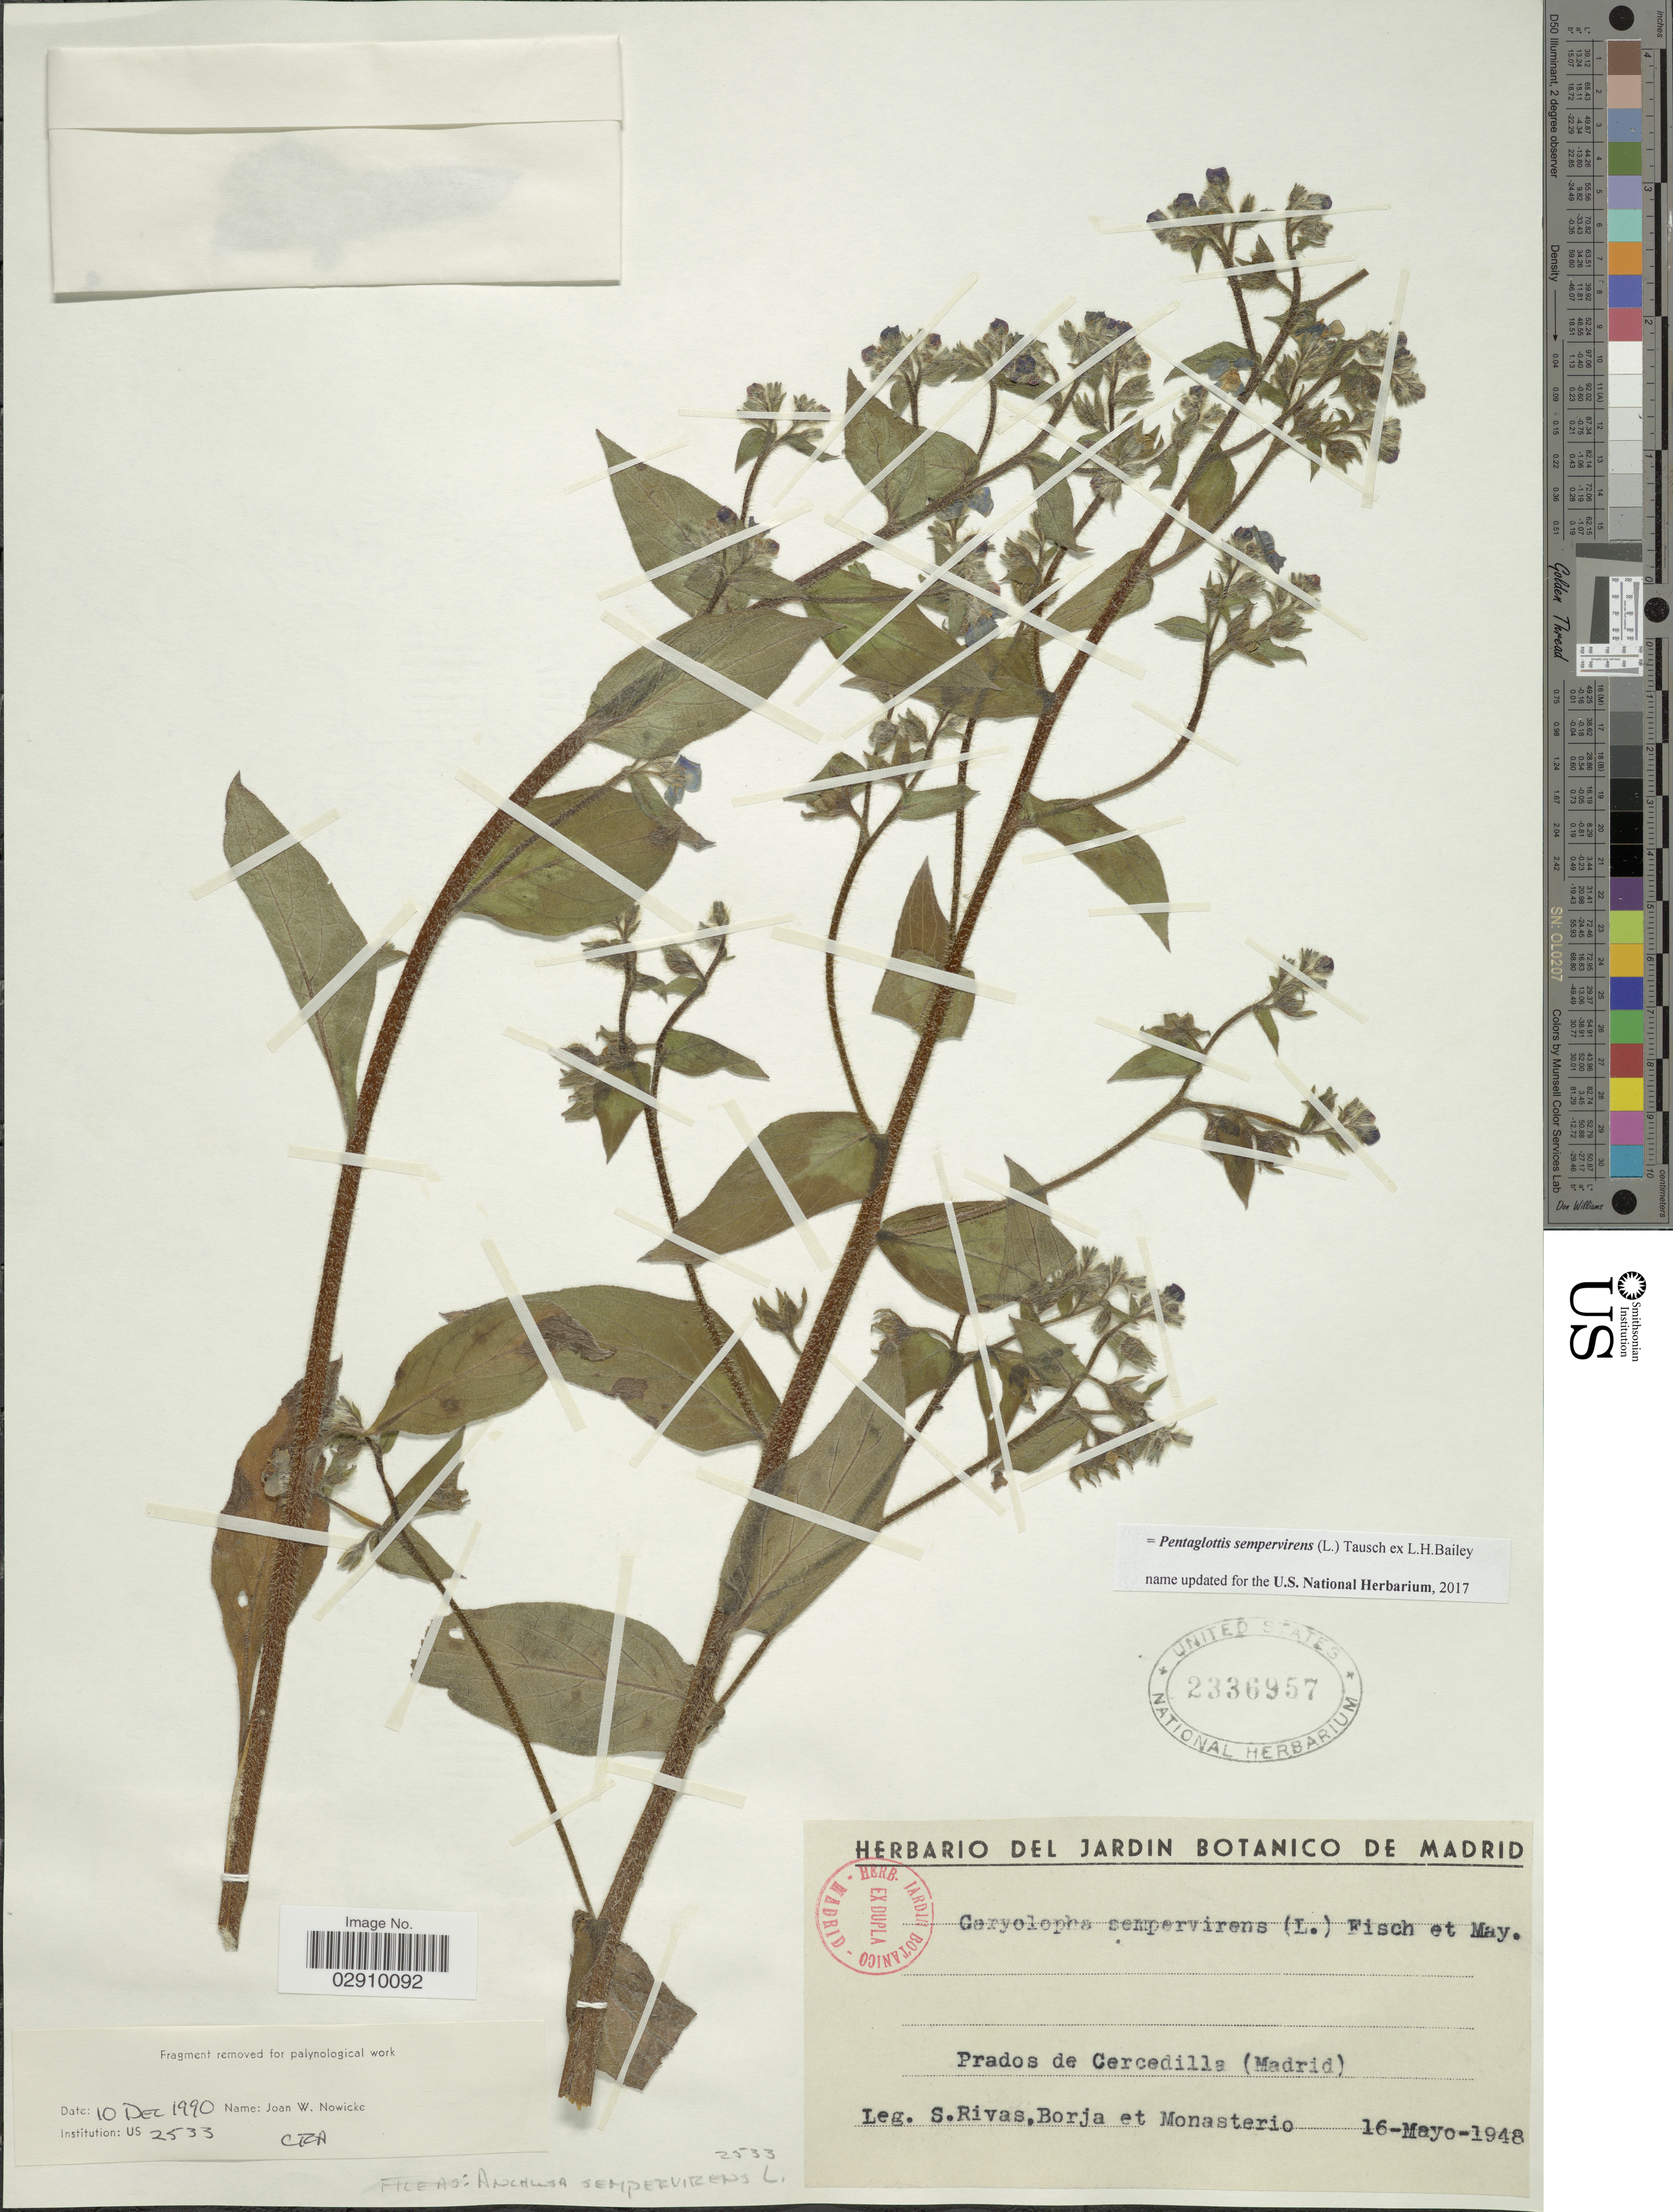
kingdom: Plantae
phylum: Tracheophyta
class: Magnoliopsida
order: Boraginales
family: Boraginaceae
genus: Pentaglottis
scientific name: Pentaglottis sempervirens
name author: (L.) Tausch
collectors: S. Rivas, -. Borja & Monasterio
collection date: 1948-05-16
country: Spain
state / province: Madrid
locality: Prados de Cercedilla (Madrid).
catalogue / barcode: US 2336957